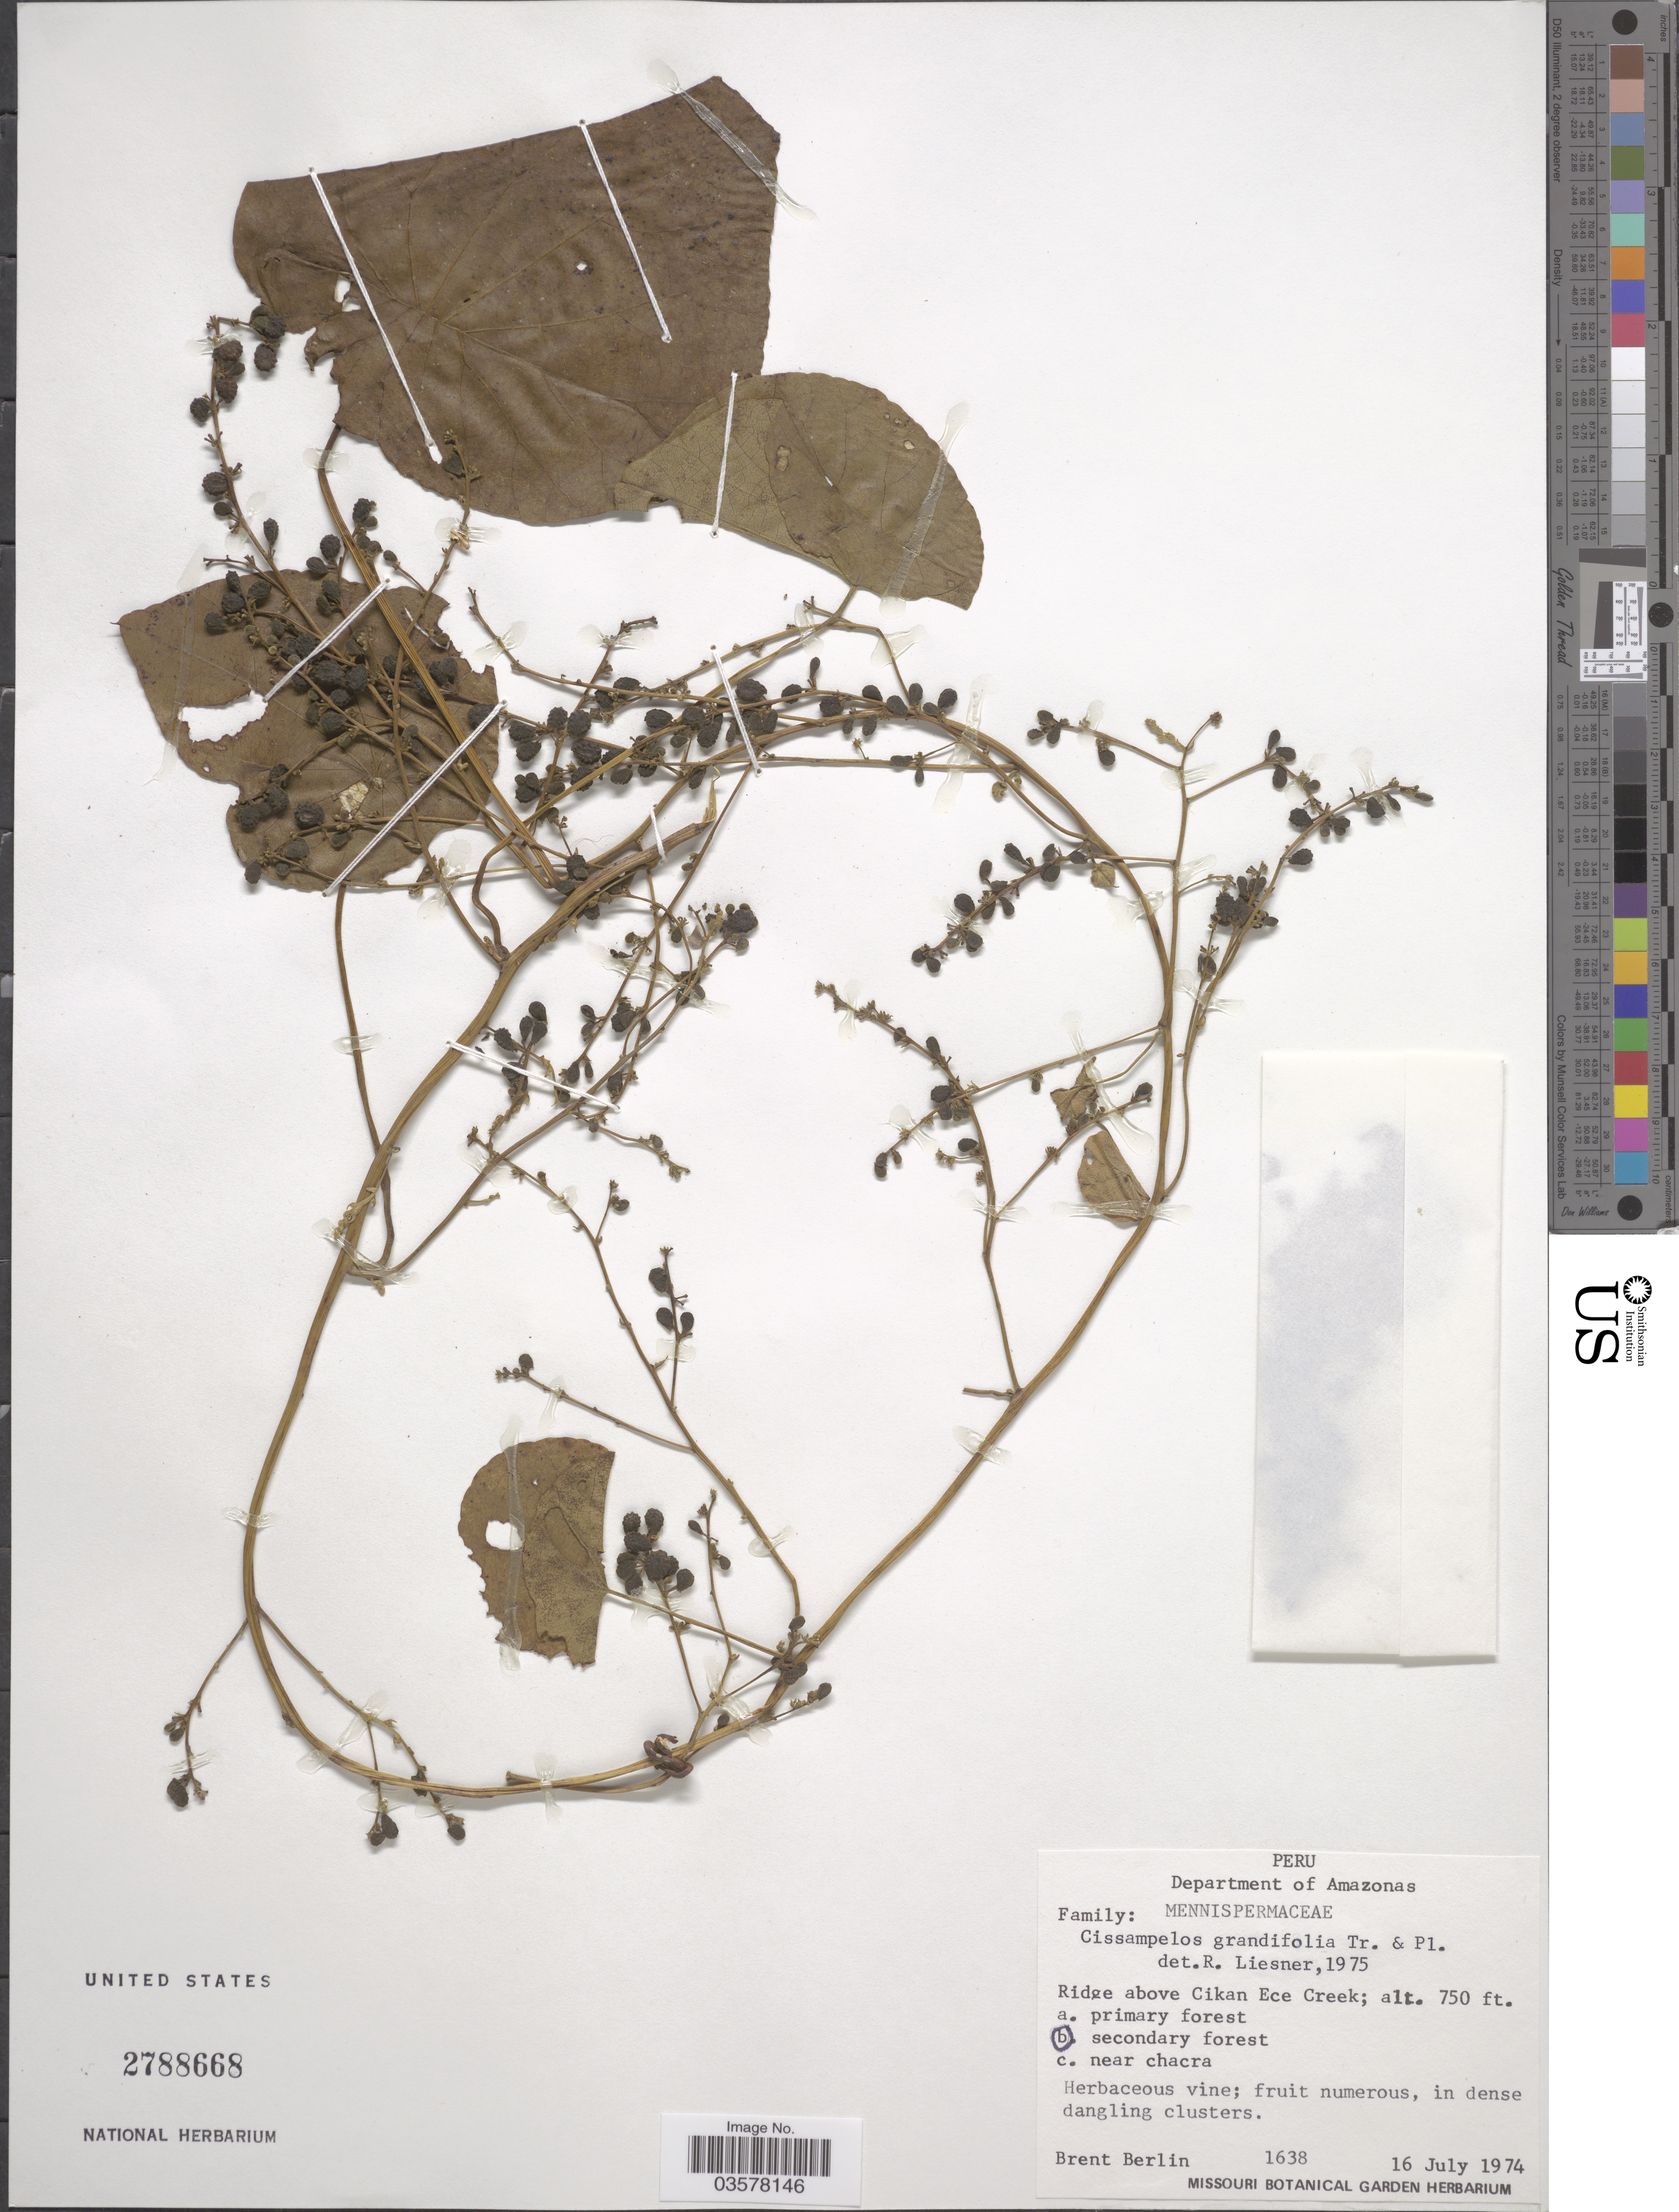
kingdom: Plantae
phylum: Tracheophyta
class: Magnoliopsida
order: Ranunculales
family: Menispermaceae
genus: Cissampelos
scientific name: Cissampelos grandifolia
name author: Triana & Planch.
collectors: B. Berlin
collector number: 1638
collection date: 1974-07-16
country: Peru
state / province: Amazonas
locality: Department of Amazonas. Ridge above Cikan Ece Creek.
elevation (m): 229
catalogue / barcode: US 2788668